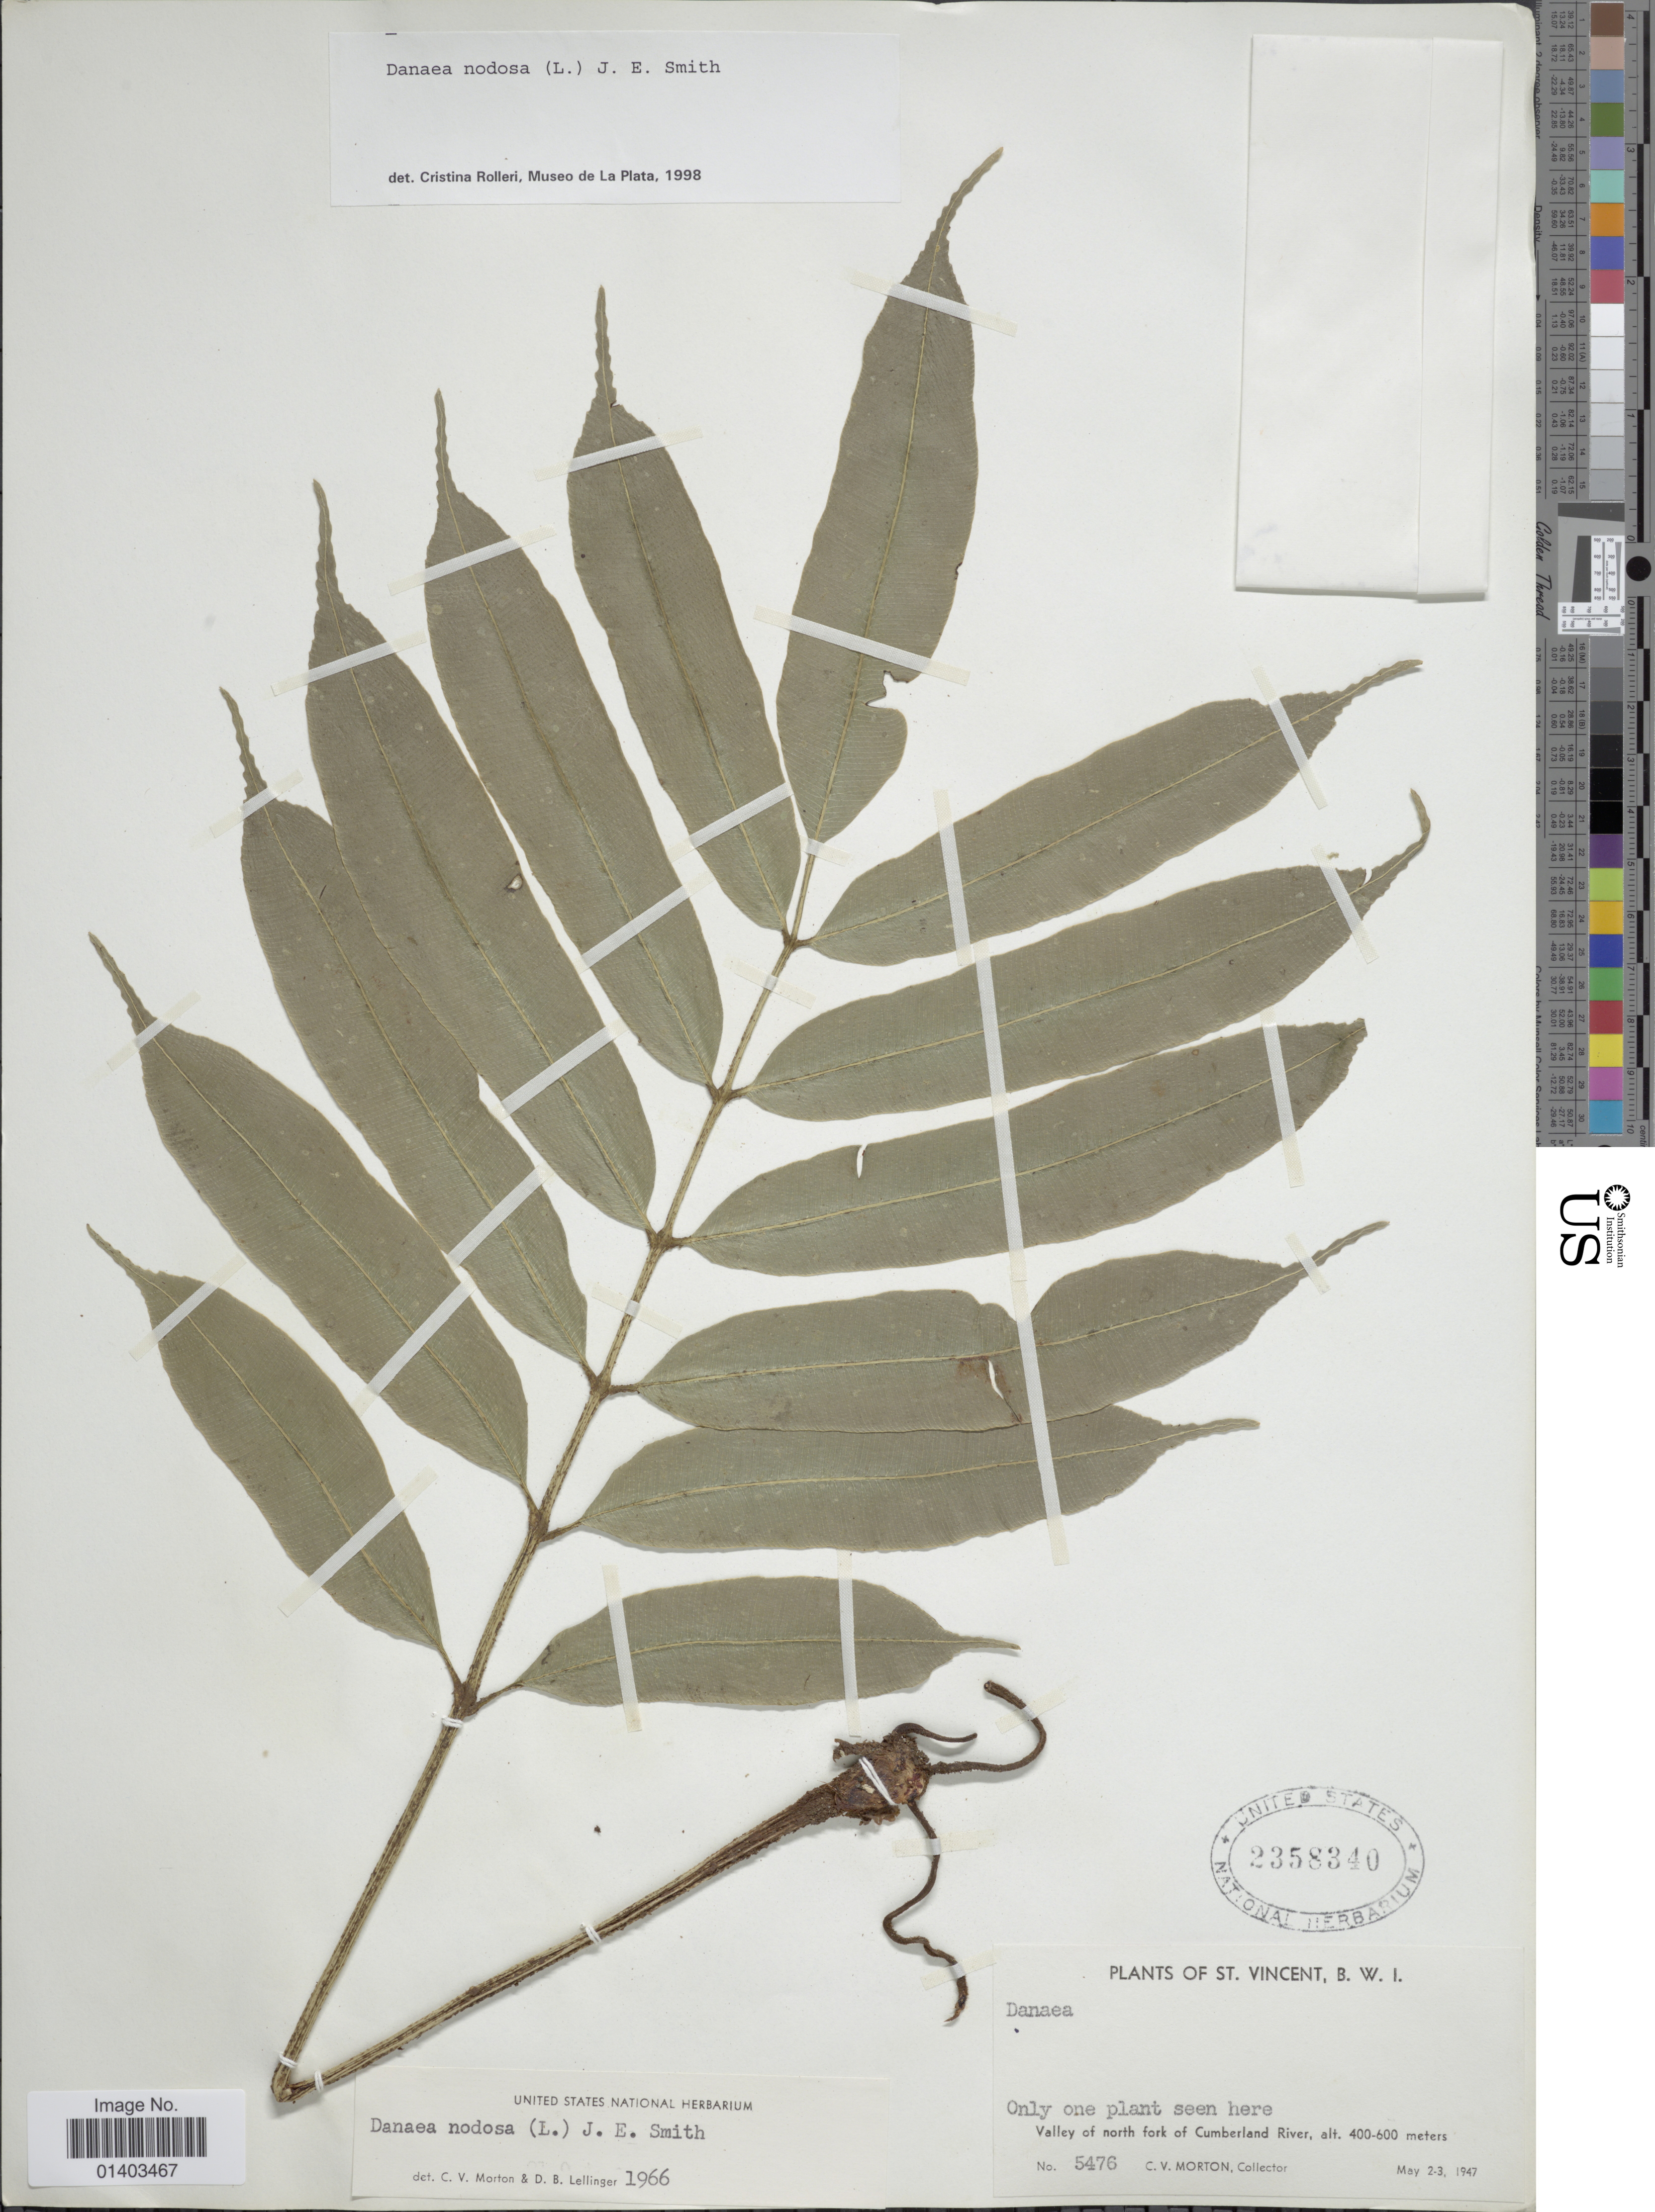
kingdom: Plantae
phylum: Tracheophyta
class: Polypodiopsida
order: Marattiales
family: Marattiaceae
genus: Danaea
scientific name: Danaea nodosa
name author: (L.) Sm.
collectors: C. V. Morton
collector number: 5476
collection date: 1947-05-02/1947-05-03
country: St. Vincent - Grenadines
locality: St Vincent, B.W.I. Valley of north fork of cumberland river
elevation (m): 400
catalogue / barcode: US 2358340